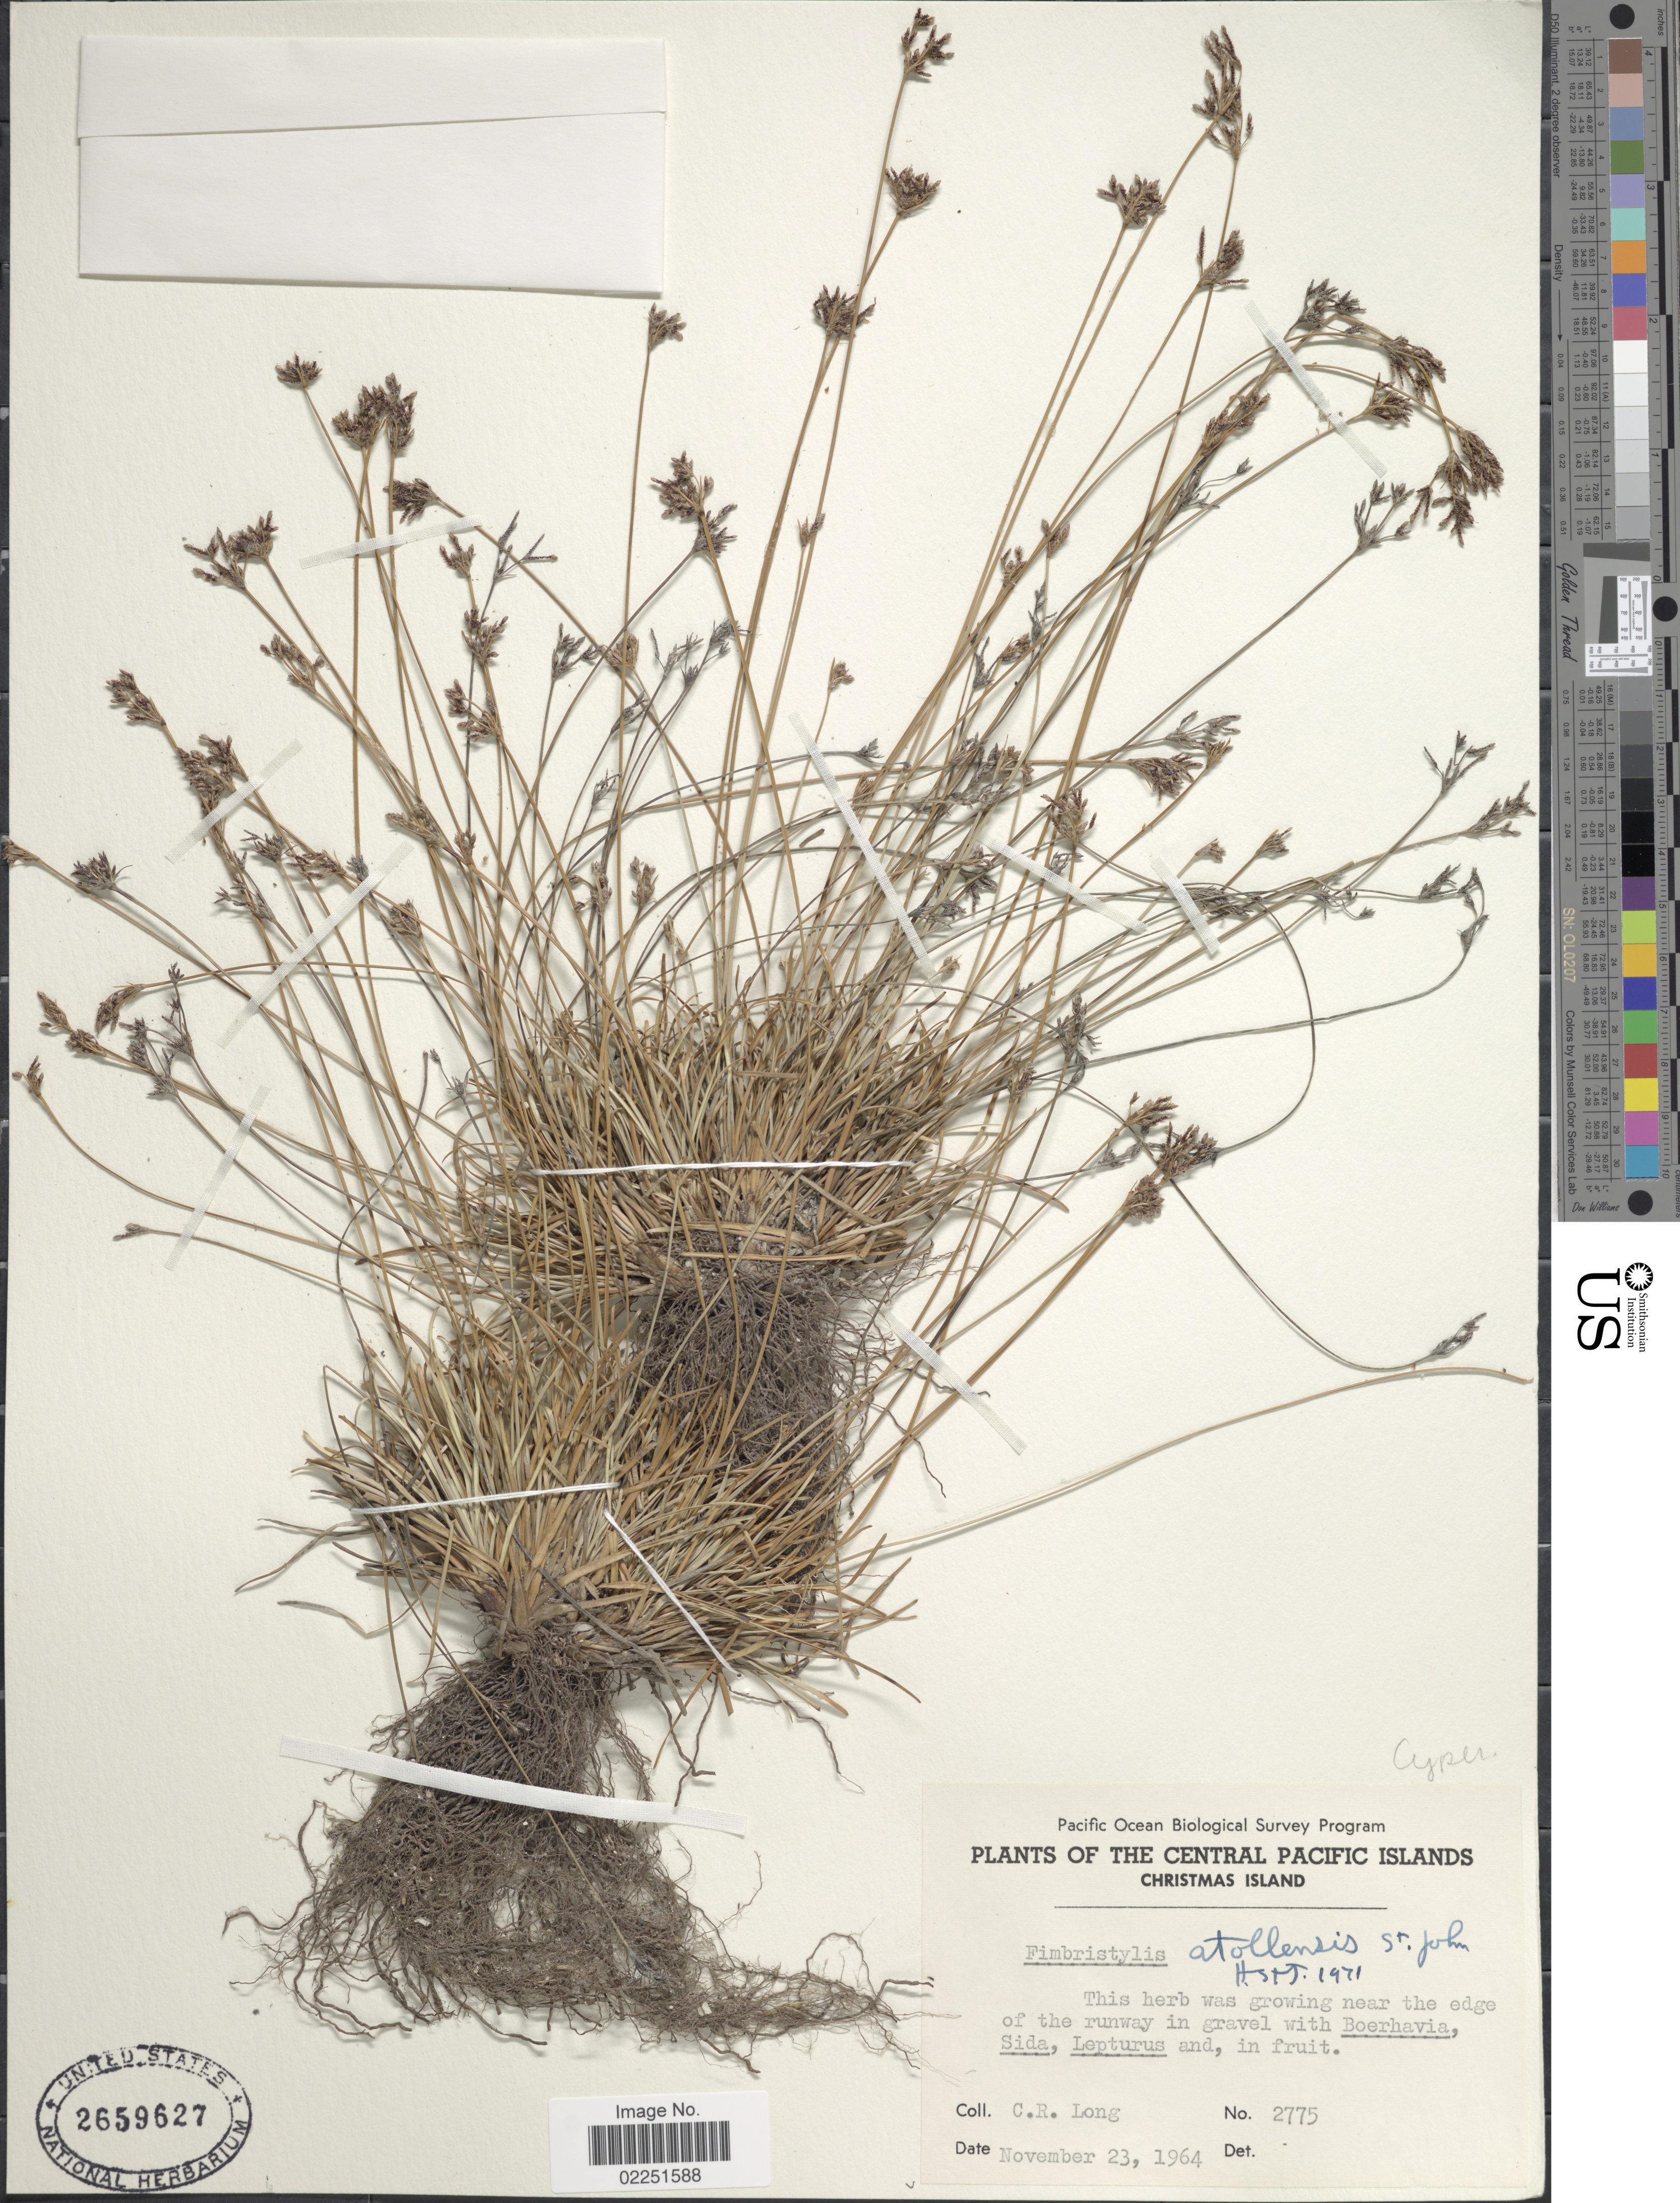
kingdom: Plantae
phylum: Tracheophyta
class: Liliopsida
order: Poales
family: Cyperaceae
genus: Fimbristylis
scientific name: Fimbristylis cymosa subsp. spathacea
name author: (Roth) T. Koyama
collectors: C. R. Long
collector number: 2775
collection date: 1964-11-23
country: Kiribati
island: Kiritimati [Christmas] Atoll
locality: Central Pacific Islands, Christmas Island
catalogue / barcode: US 2659627